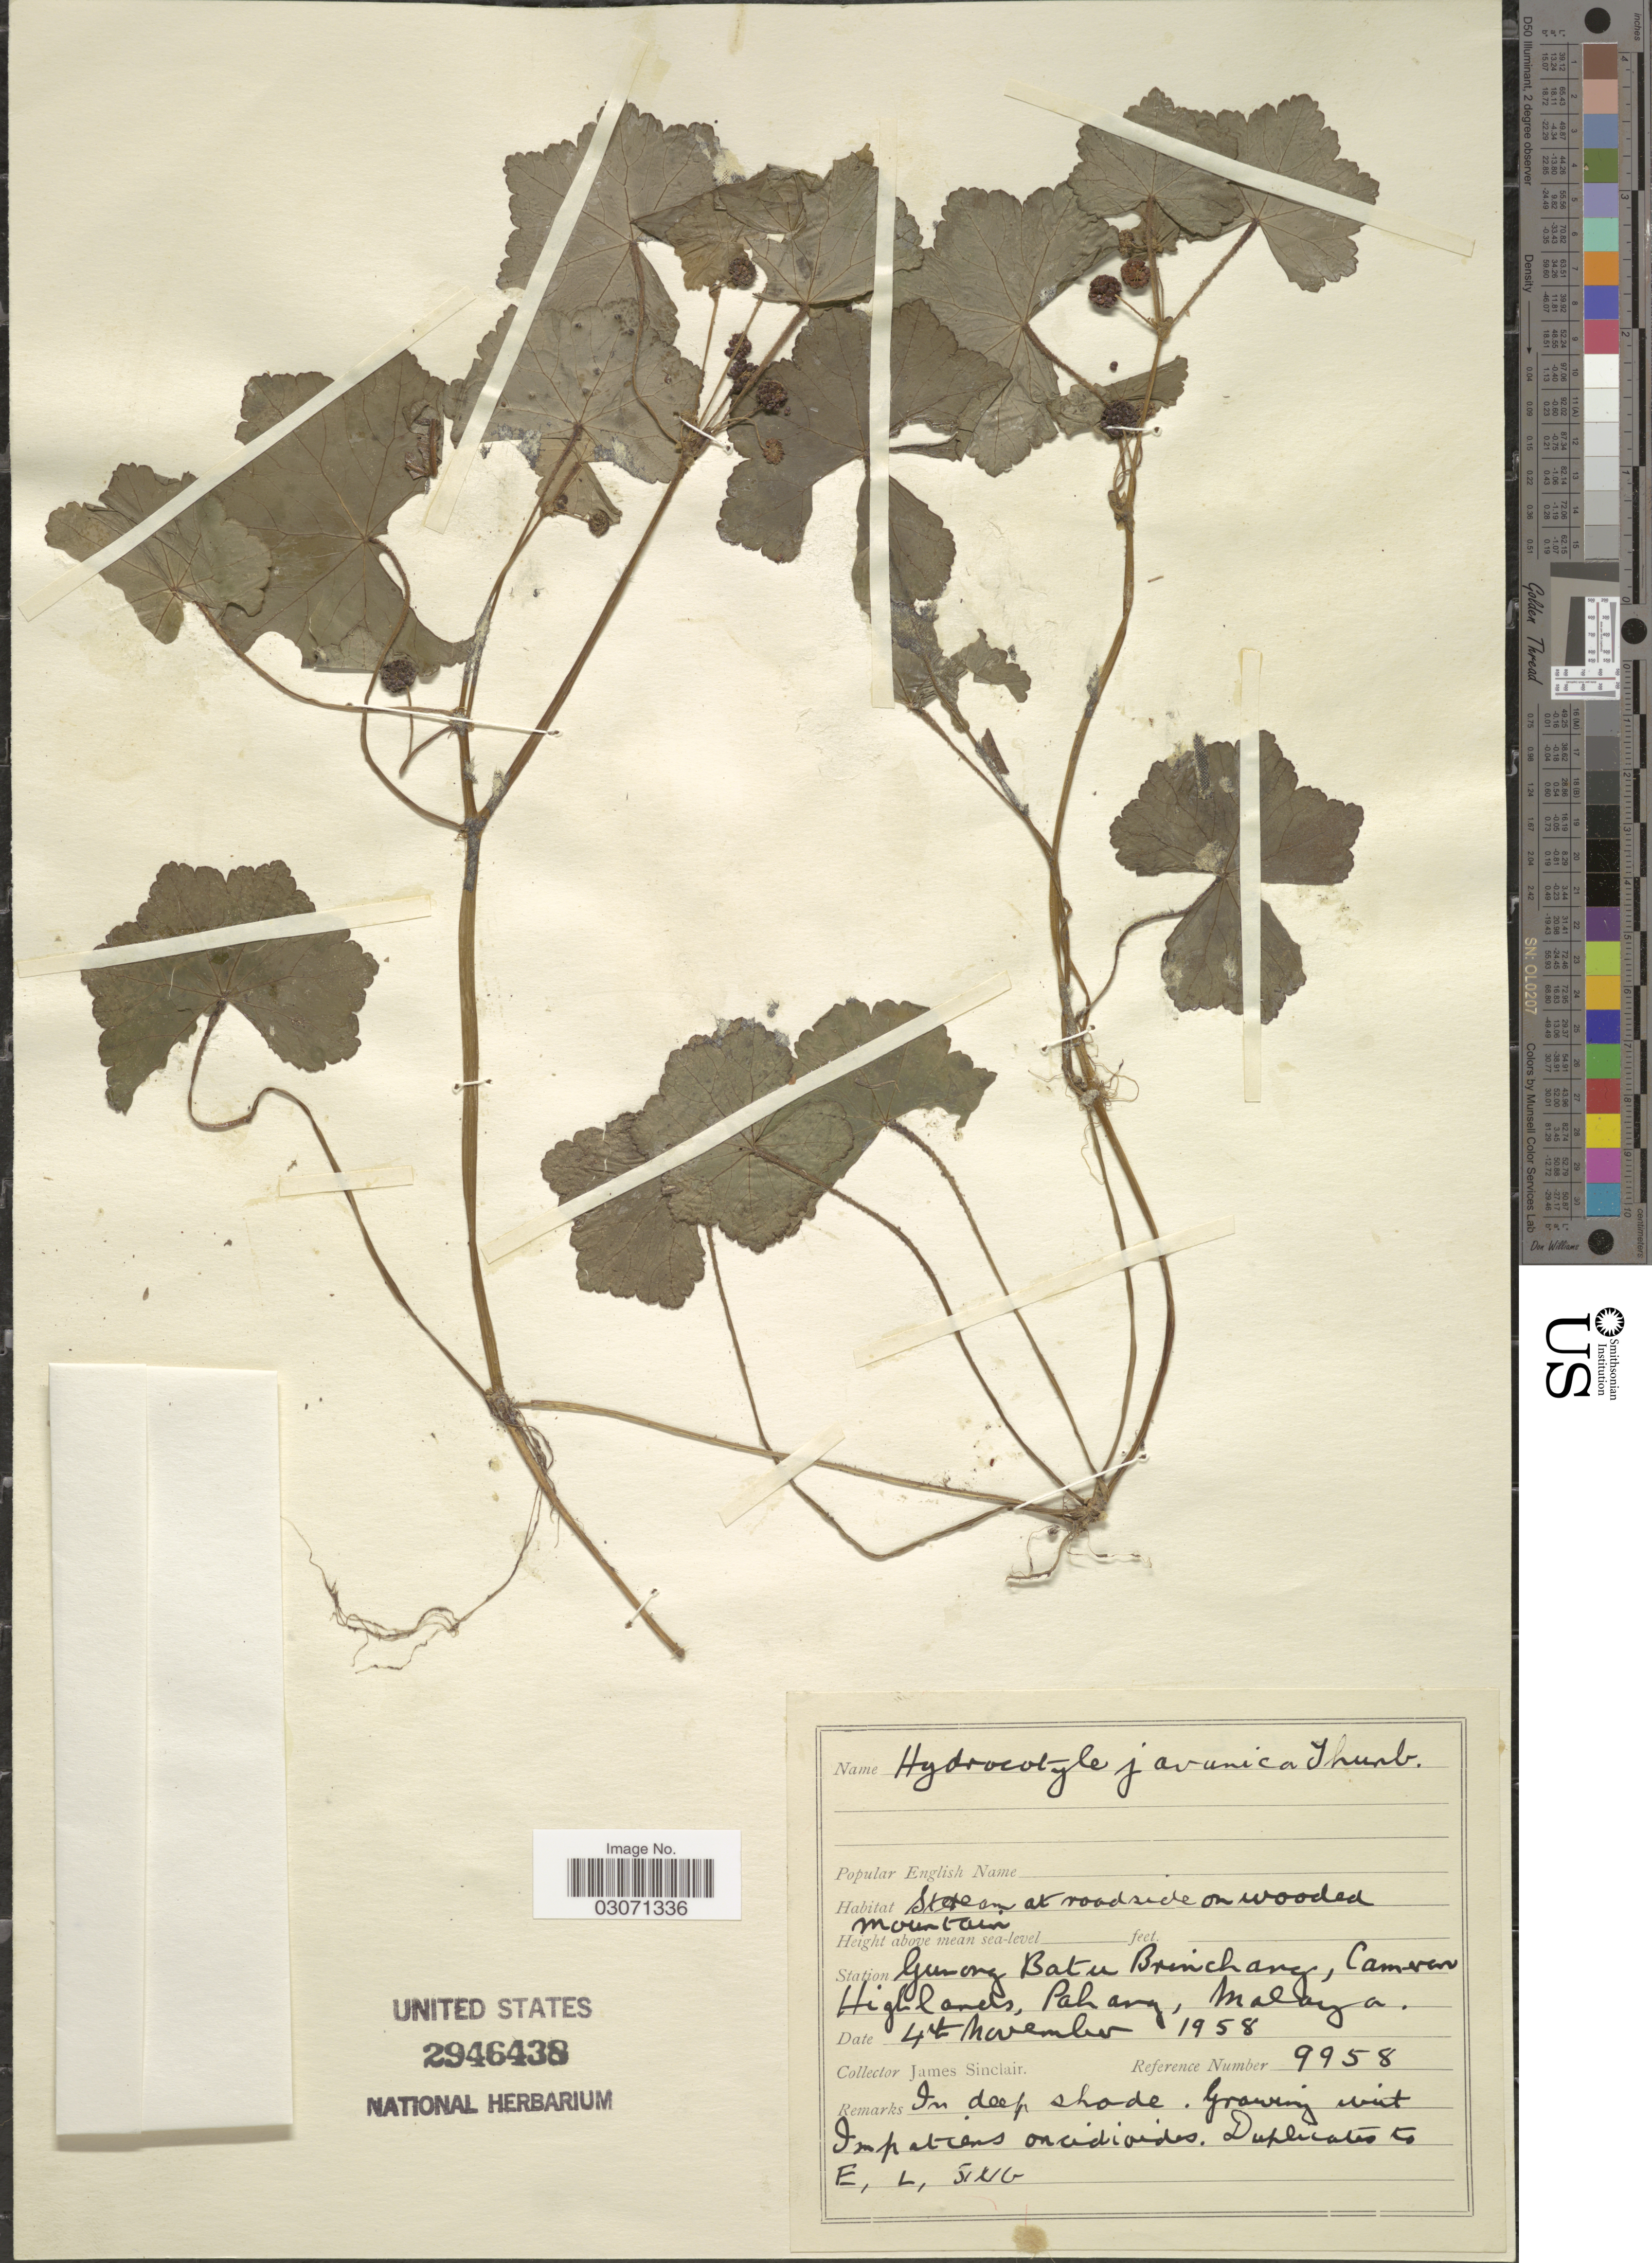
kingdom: Plantae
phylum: Tracheophyta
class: Magnoliopsida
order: Apiales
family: Araliaceae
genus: Hydrocotyle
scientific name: Hydrocotyle javanica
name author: Thunb.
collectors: J. Sinclair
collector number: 9958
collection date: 1958-11-04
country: Malaysia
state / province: Pahang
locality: Station Gunong Batu Brinchang, Cameron Highlands, Malaya.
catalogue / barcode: US 2946438